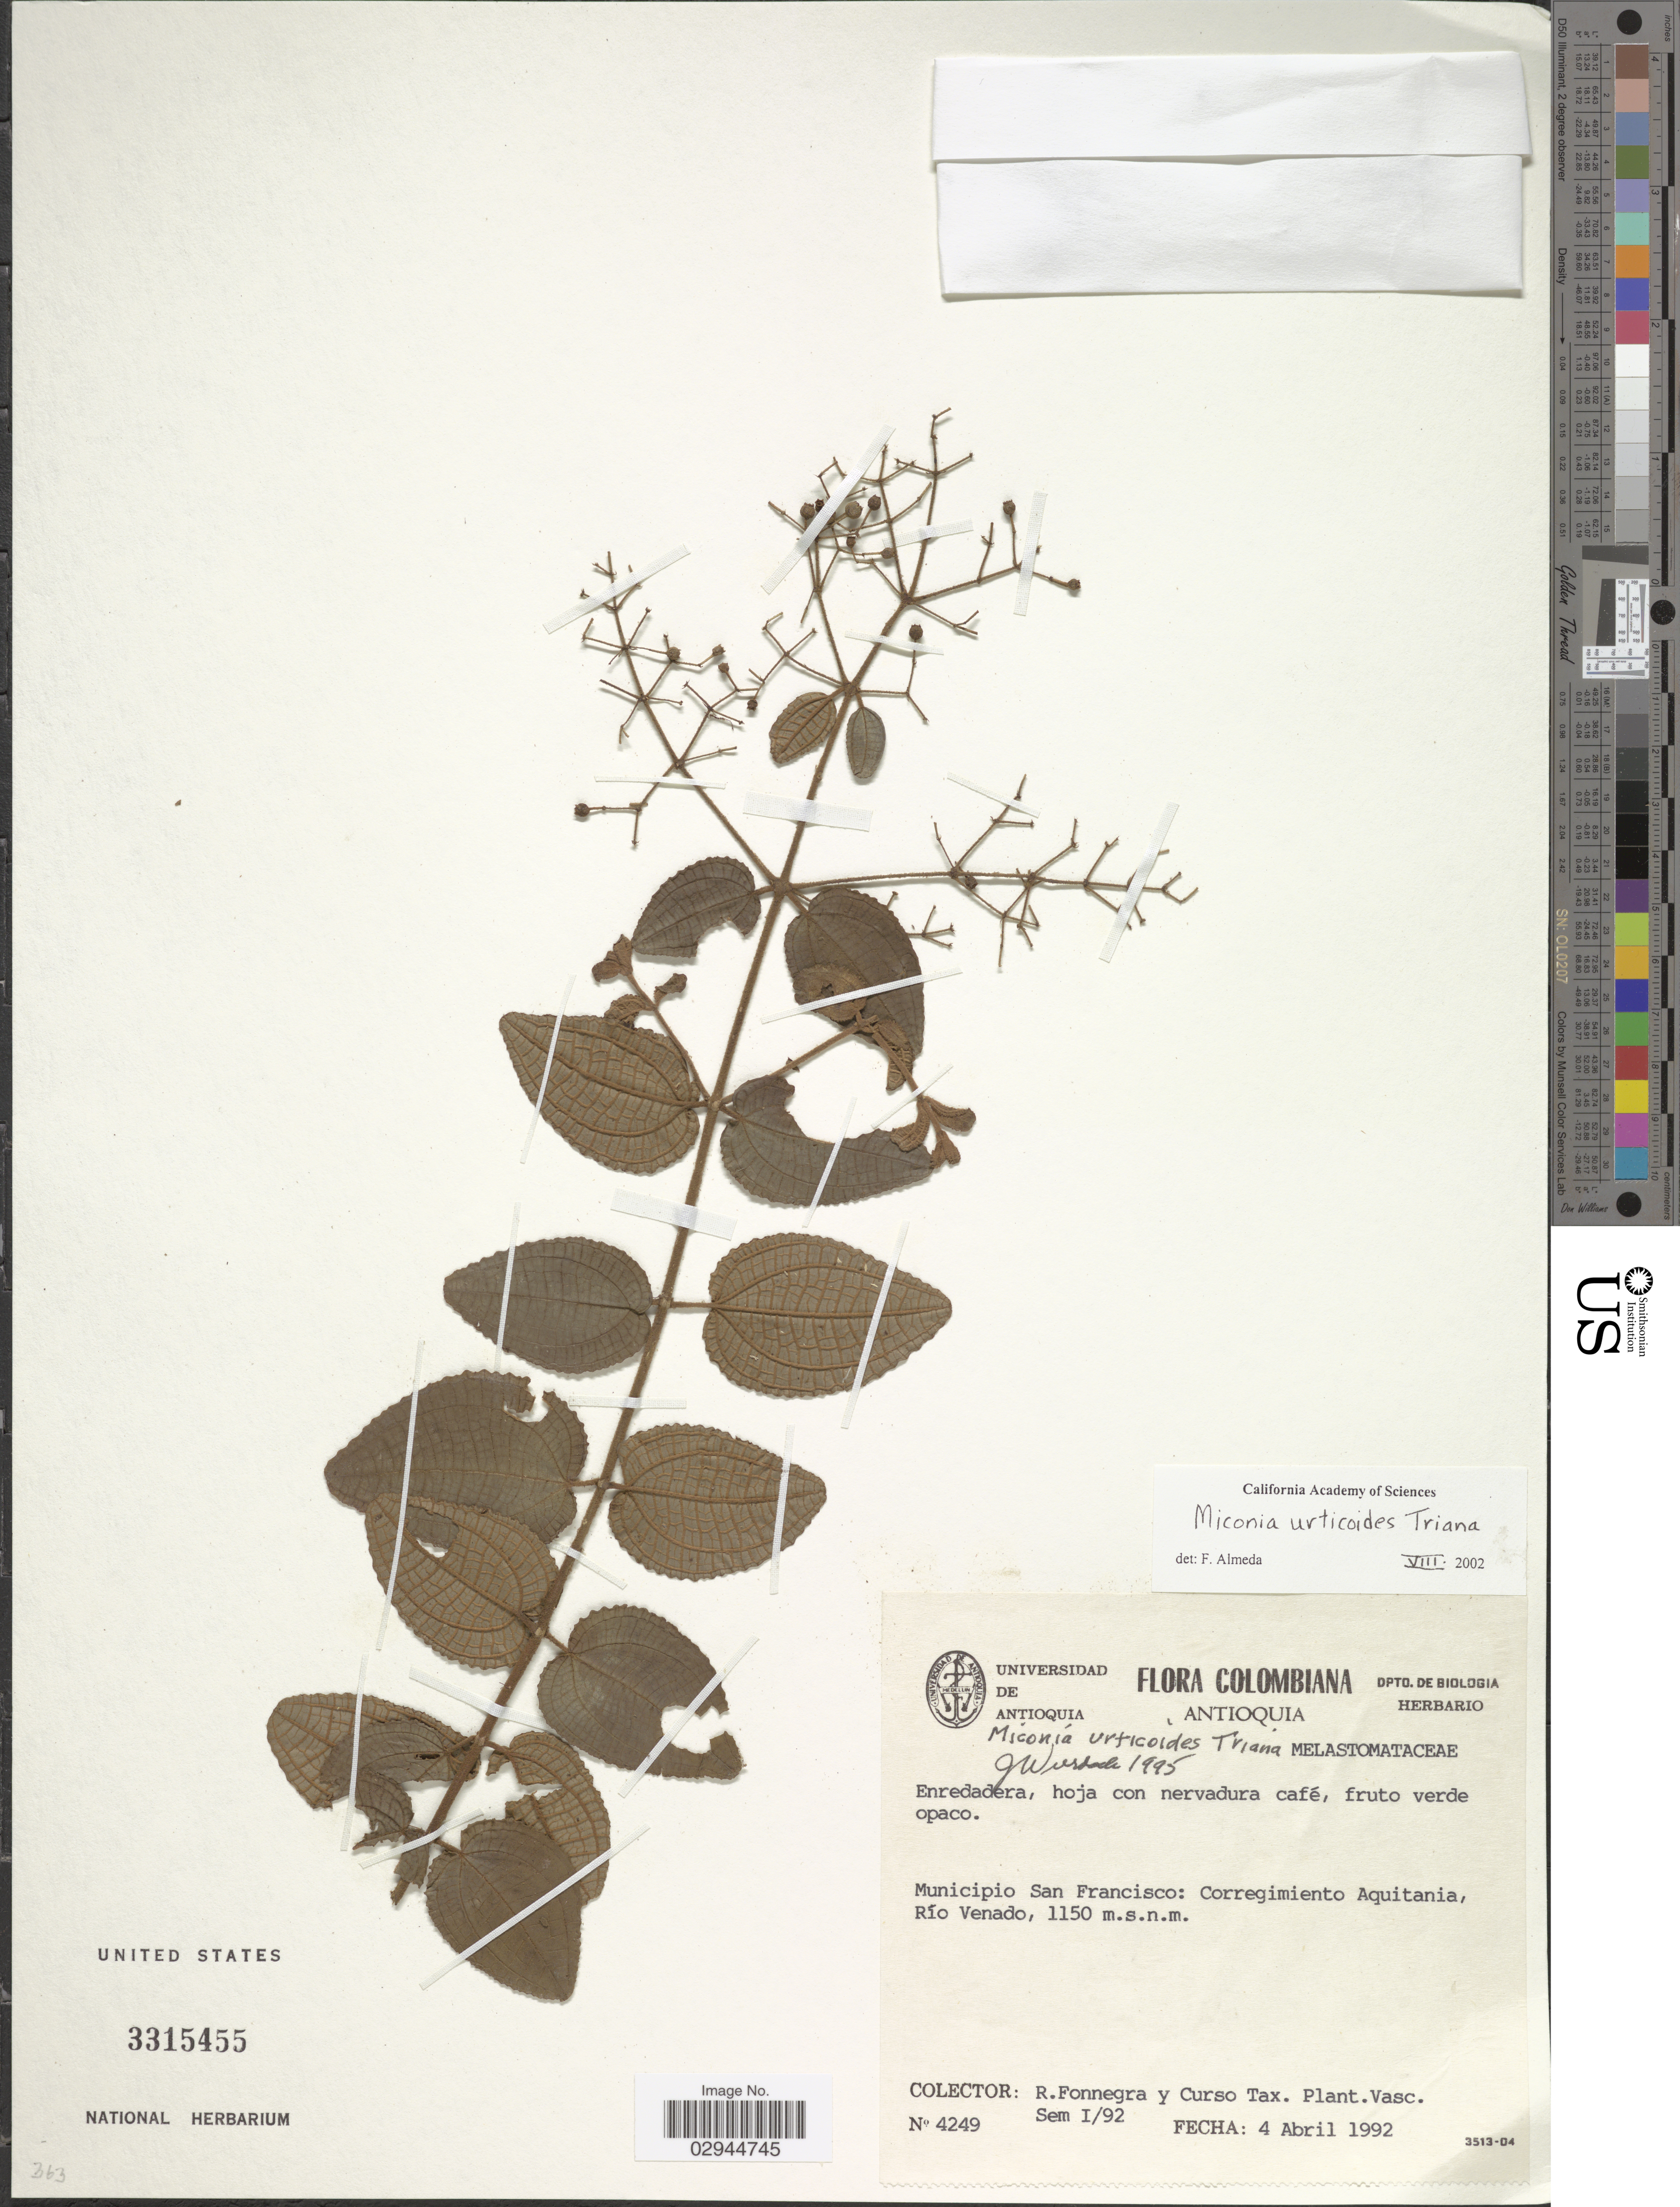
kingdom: Plantae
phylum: Tracheophyta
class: Magnoliopsida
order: Myrtales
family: Melastomataceae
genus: Miconia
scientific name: Miconia urticoides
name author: Triana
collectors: R. Fonnegra & Curso de Tax. Plant. Vasc. Sem. I/92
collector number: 4249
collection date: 1992-04-04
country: Colombia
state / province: Antioquia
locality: Municipio San Francisco: Corregimiento Aquitania, Río Venado.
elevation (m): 1150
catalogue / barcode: US 3315455